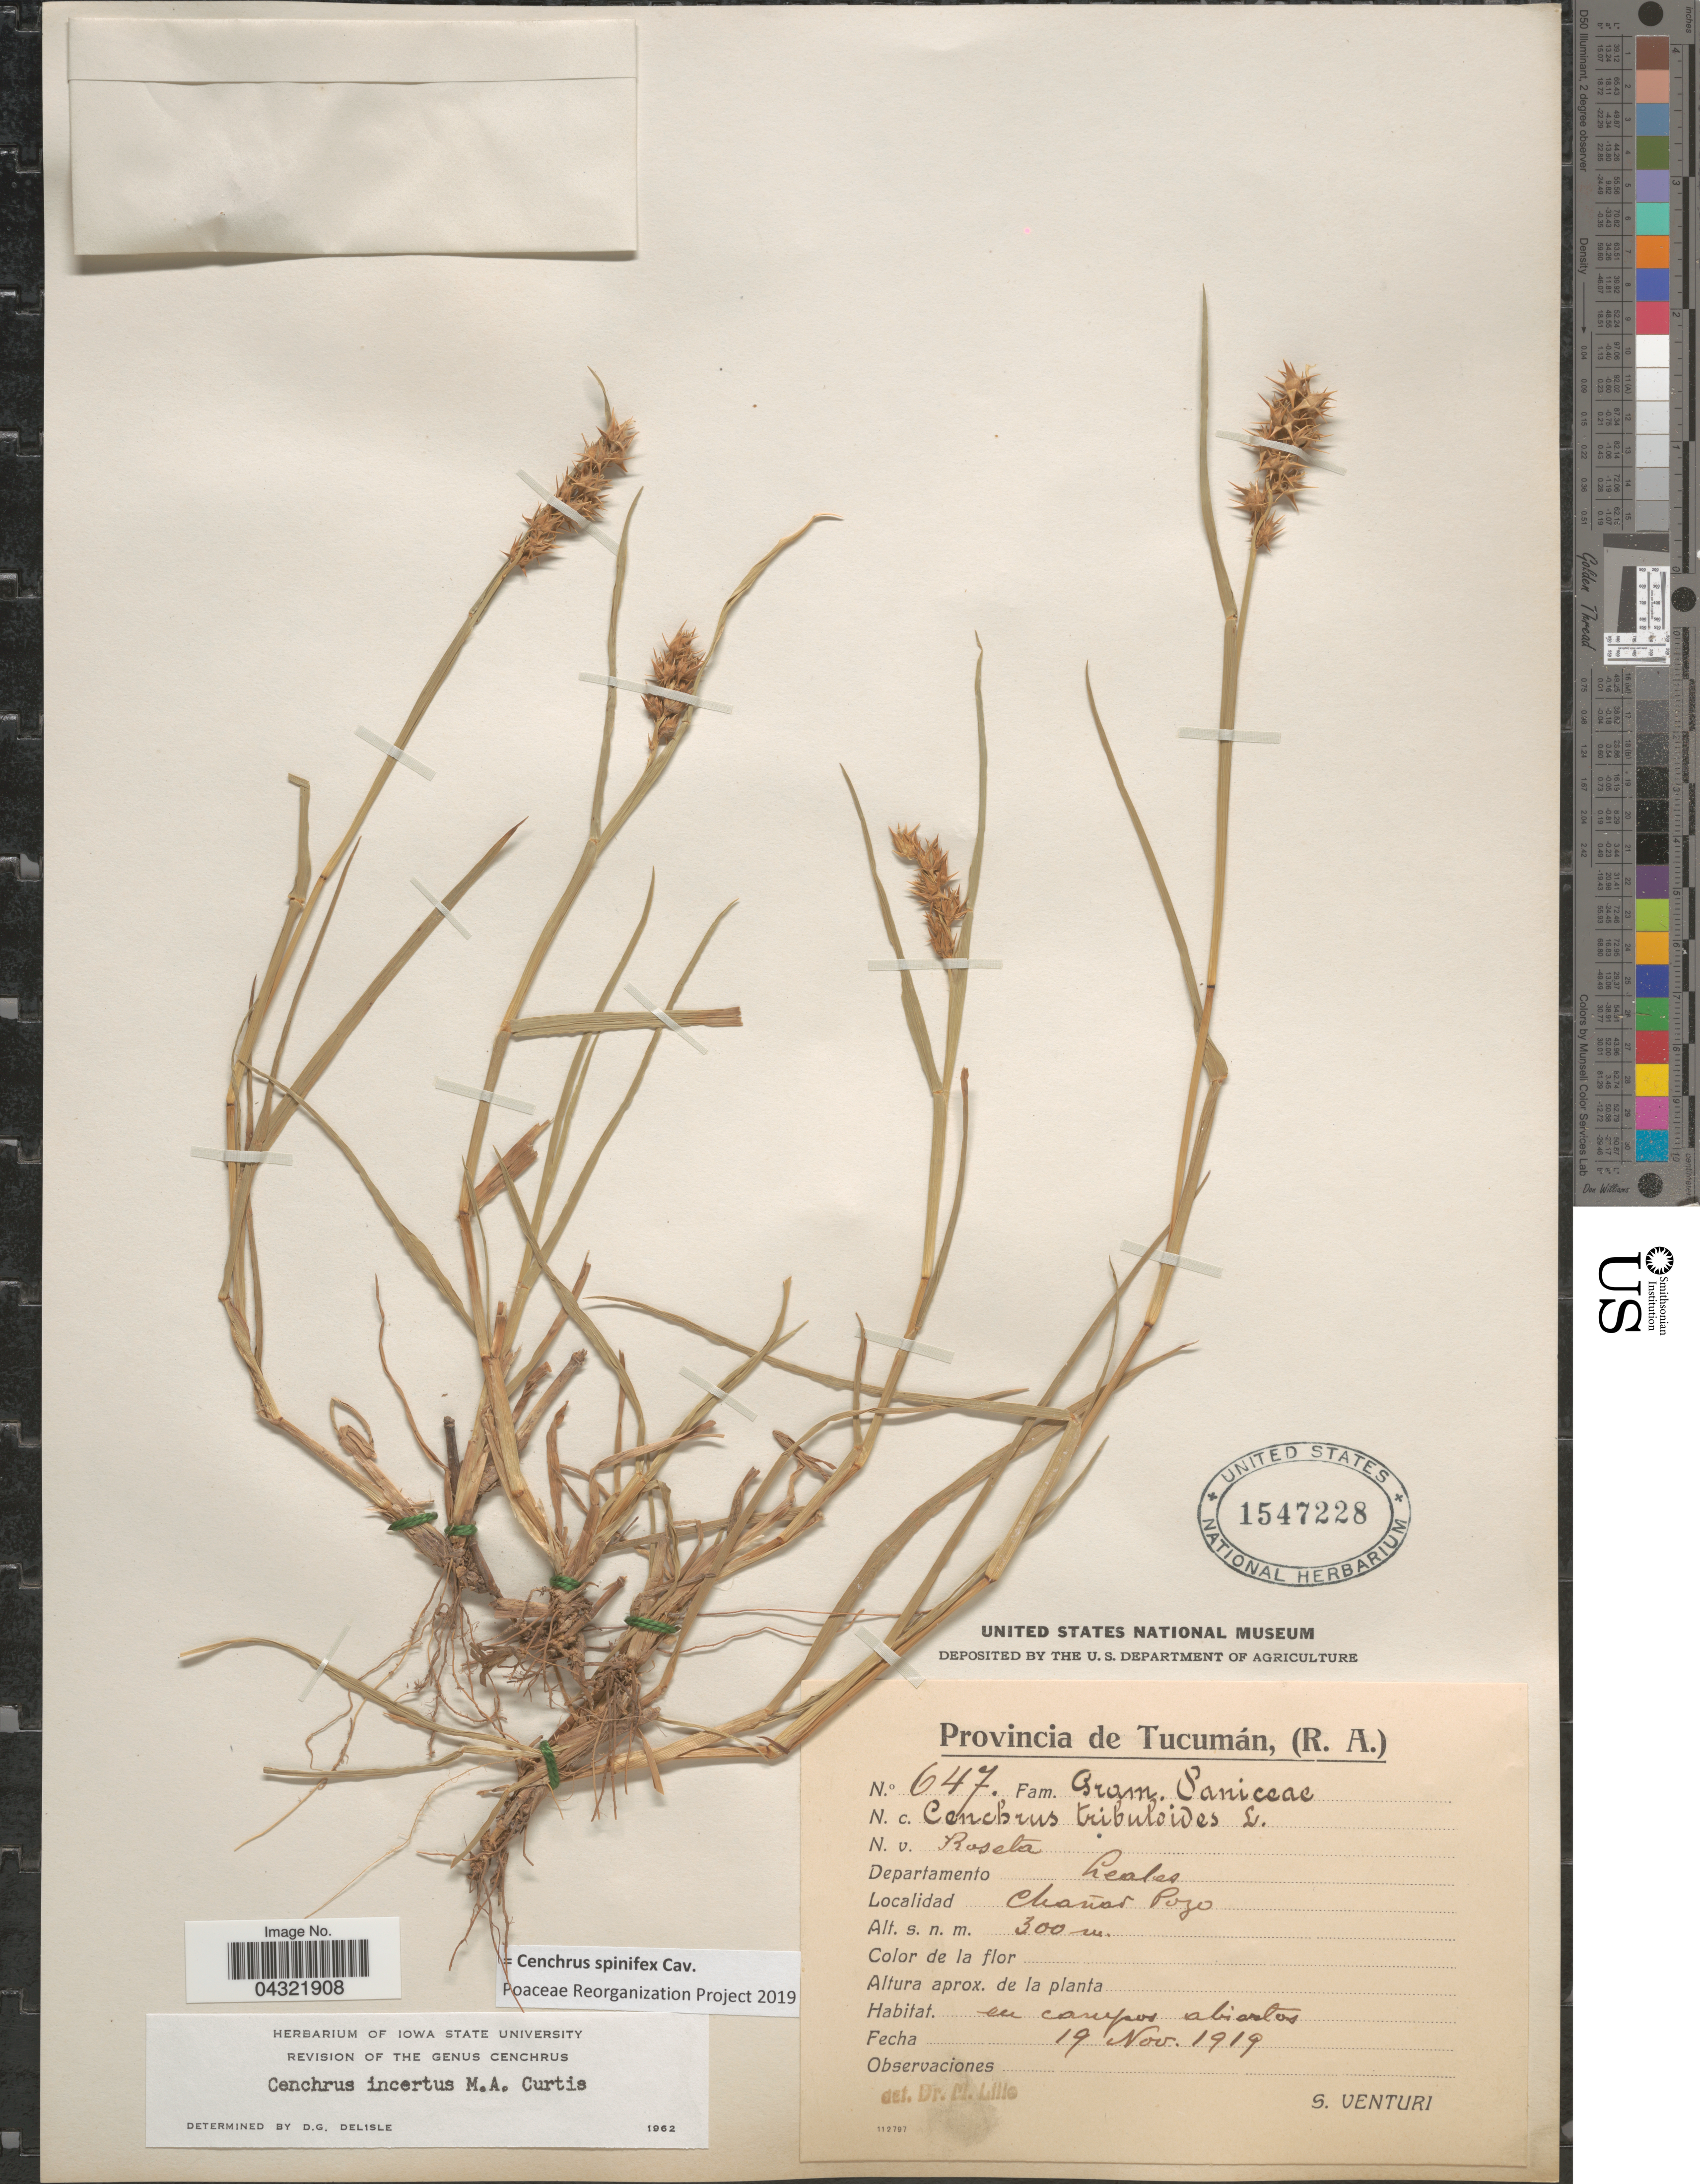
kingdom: Plantae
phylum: Tracheophyta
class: Liliopsida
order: Poales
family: Poaceae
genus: Cenchrus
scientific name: Cenchrus spinifex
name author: Cav.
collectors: S. Venturi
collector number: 647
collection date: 1919-11-19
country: Argentina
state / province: Tucuman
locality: Departamento Leales. Chañar Pozo.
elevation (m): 300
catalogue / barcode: US 1547228